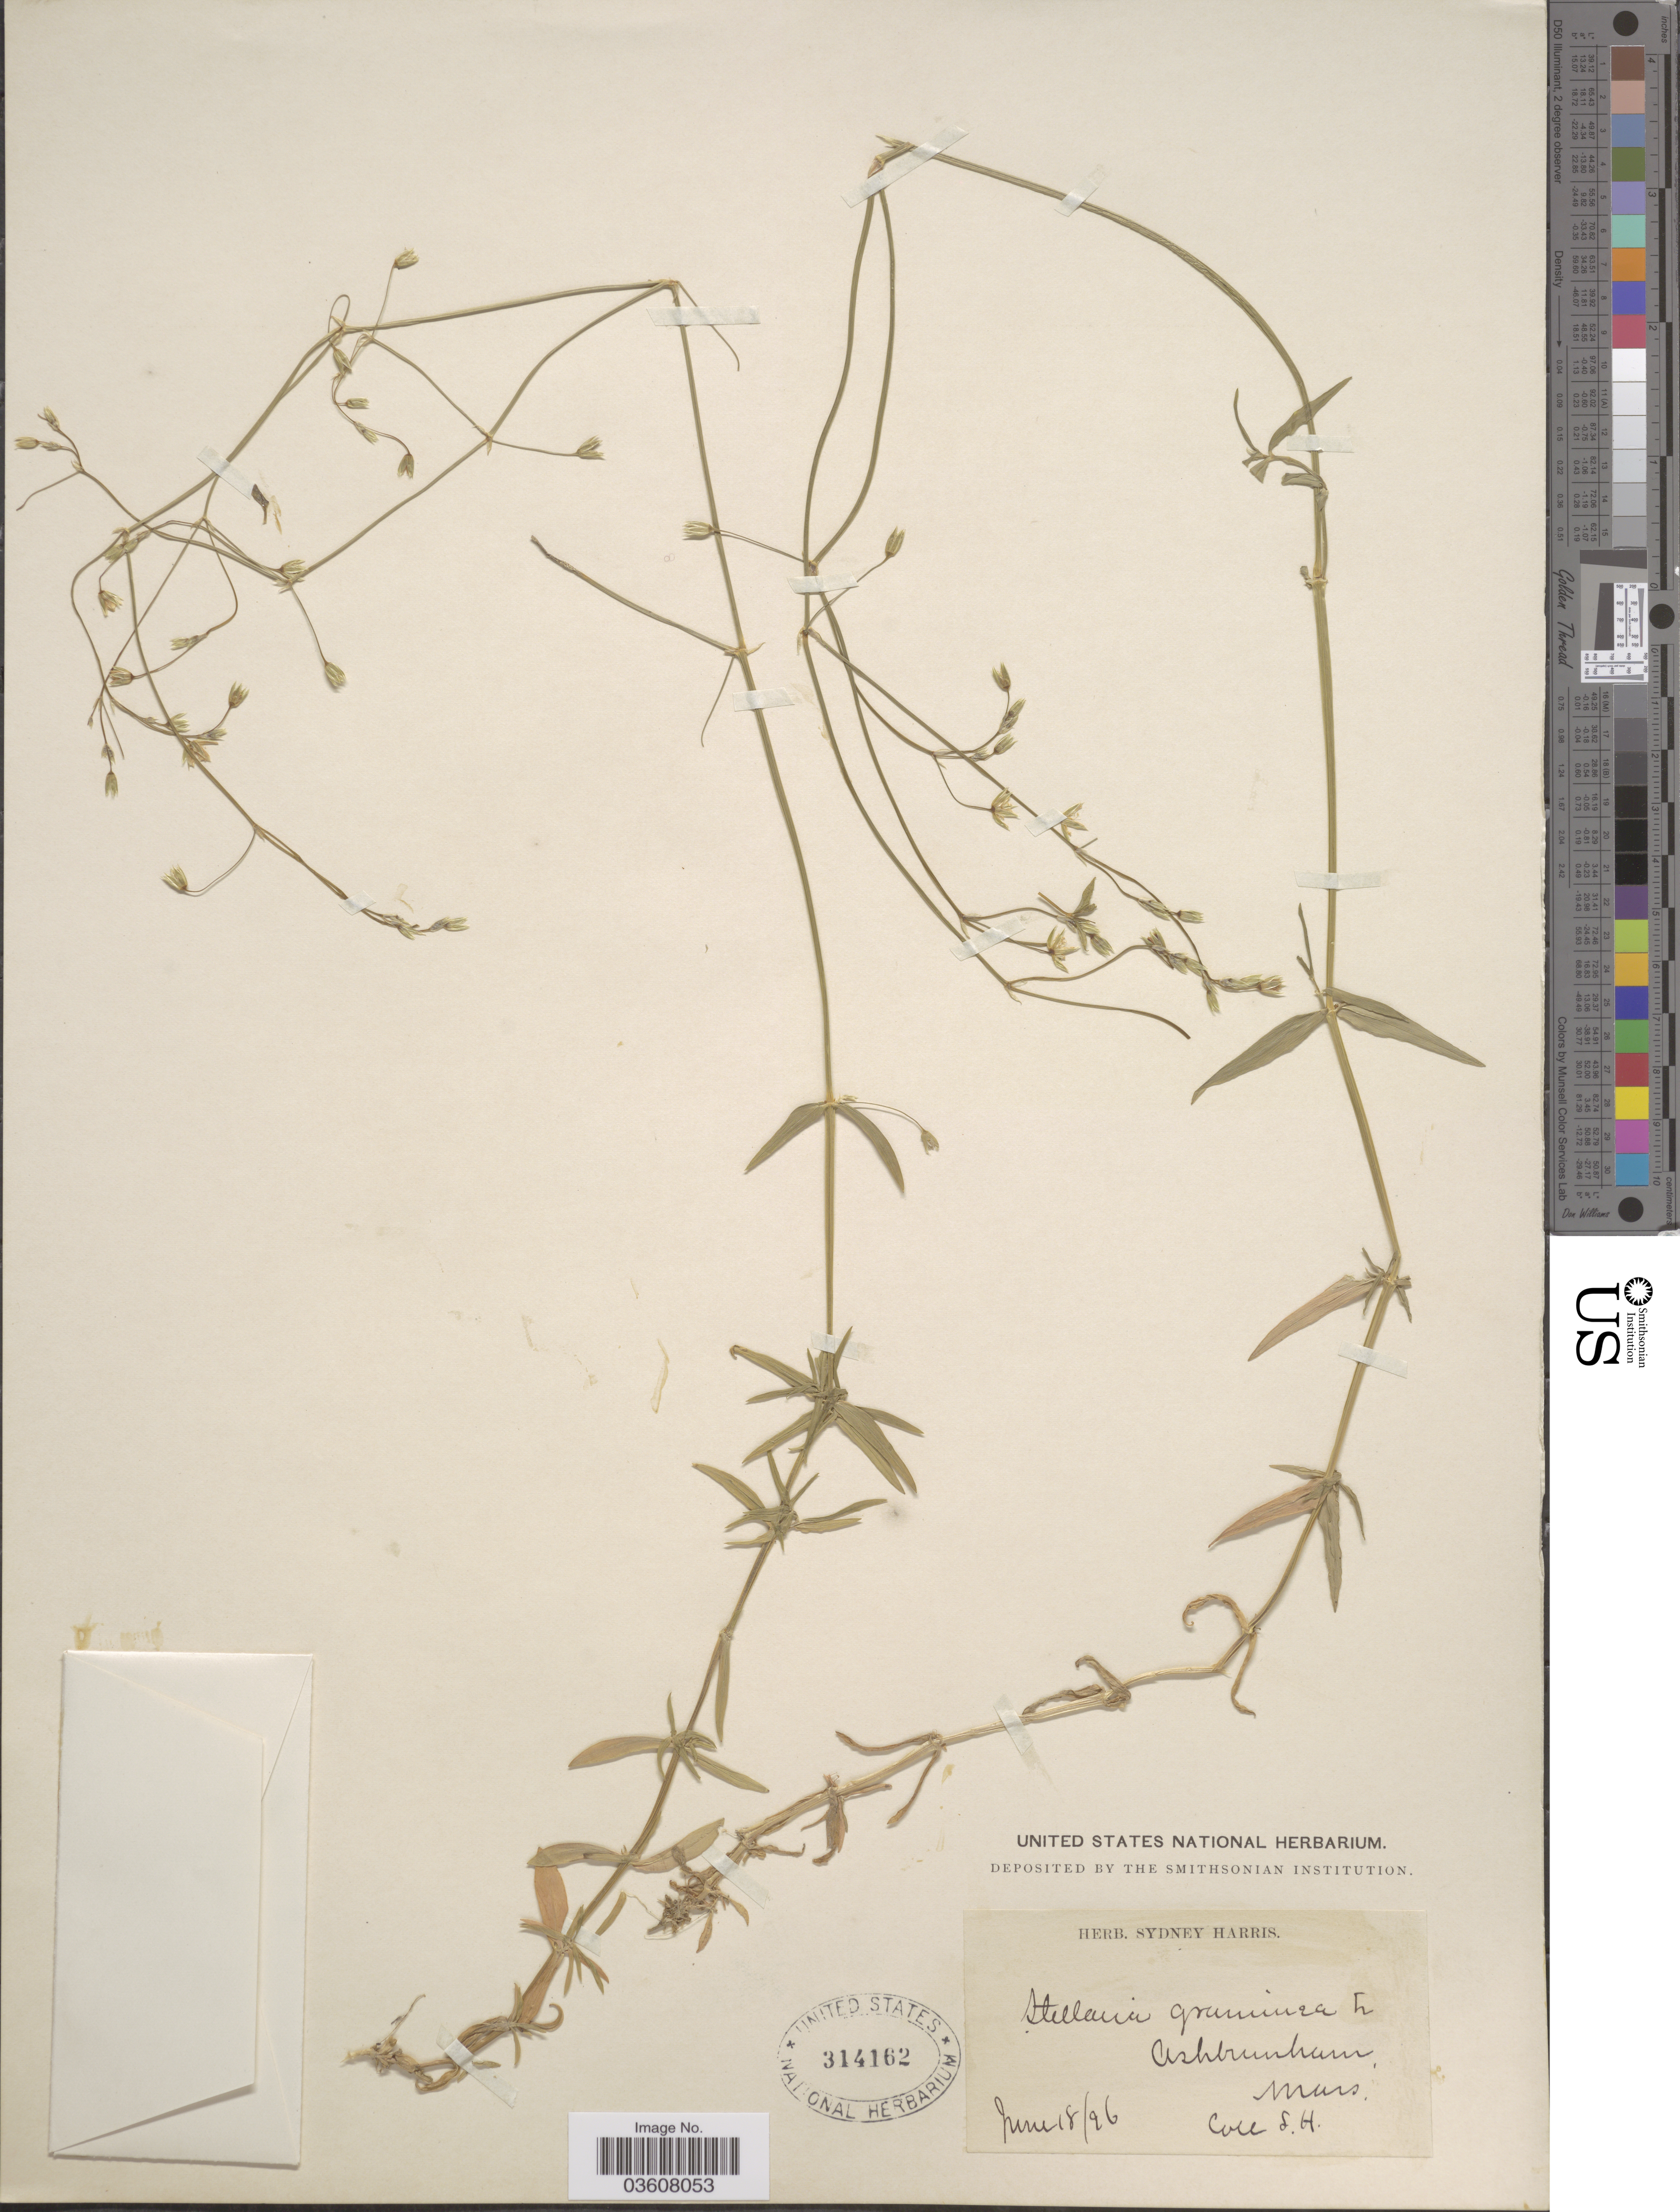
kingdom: Plantae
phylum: Tracheophyta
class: Magnoliopsida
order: Caryophyllales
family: Caryophyllaceae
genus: Stellaria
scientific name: Stellaria graminea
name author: L.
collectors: S. Harris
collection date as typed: Transcribed d/m/y: 18/6/96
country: United States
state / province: Massachusetts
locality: Ashburnham.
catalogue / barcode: US 314162